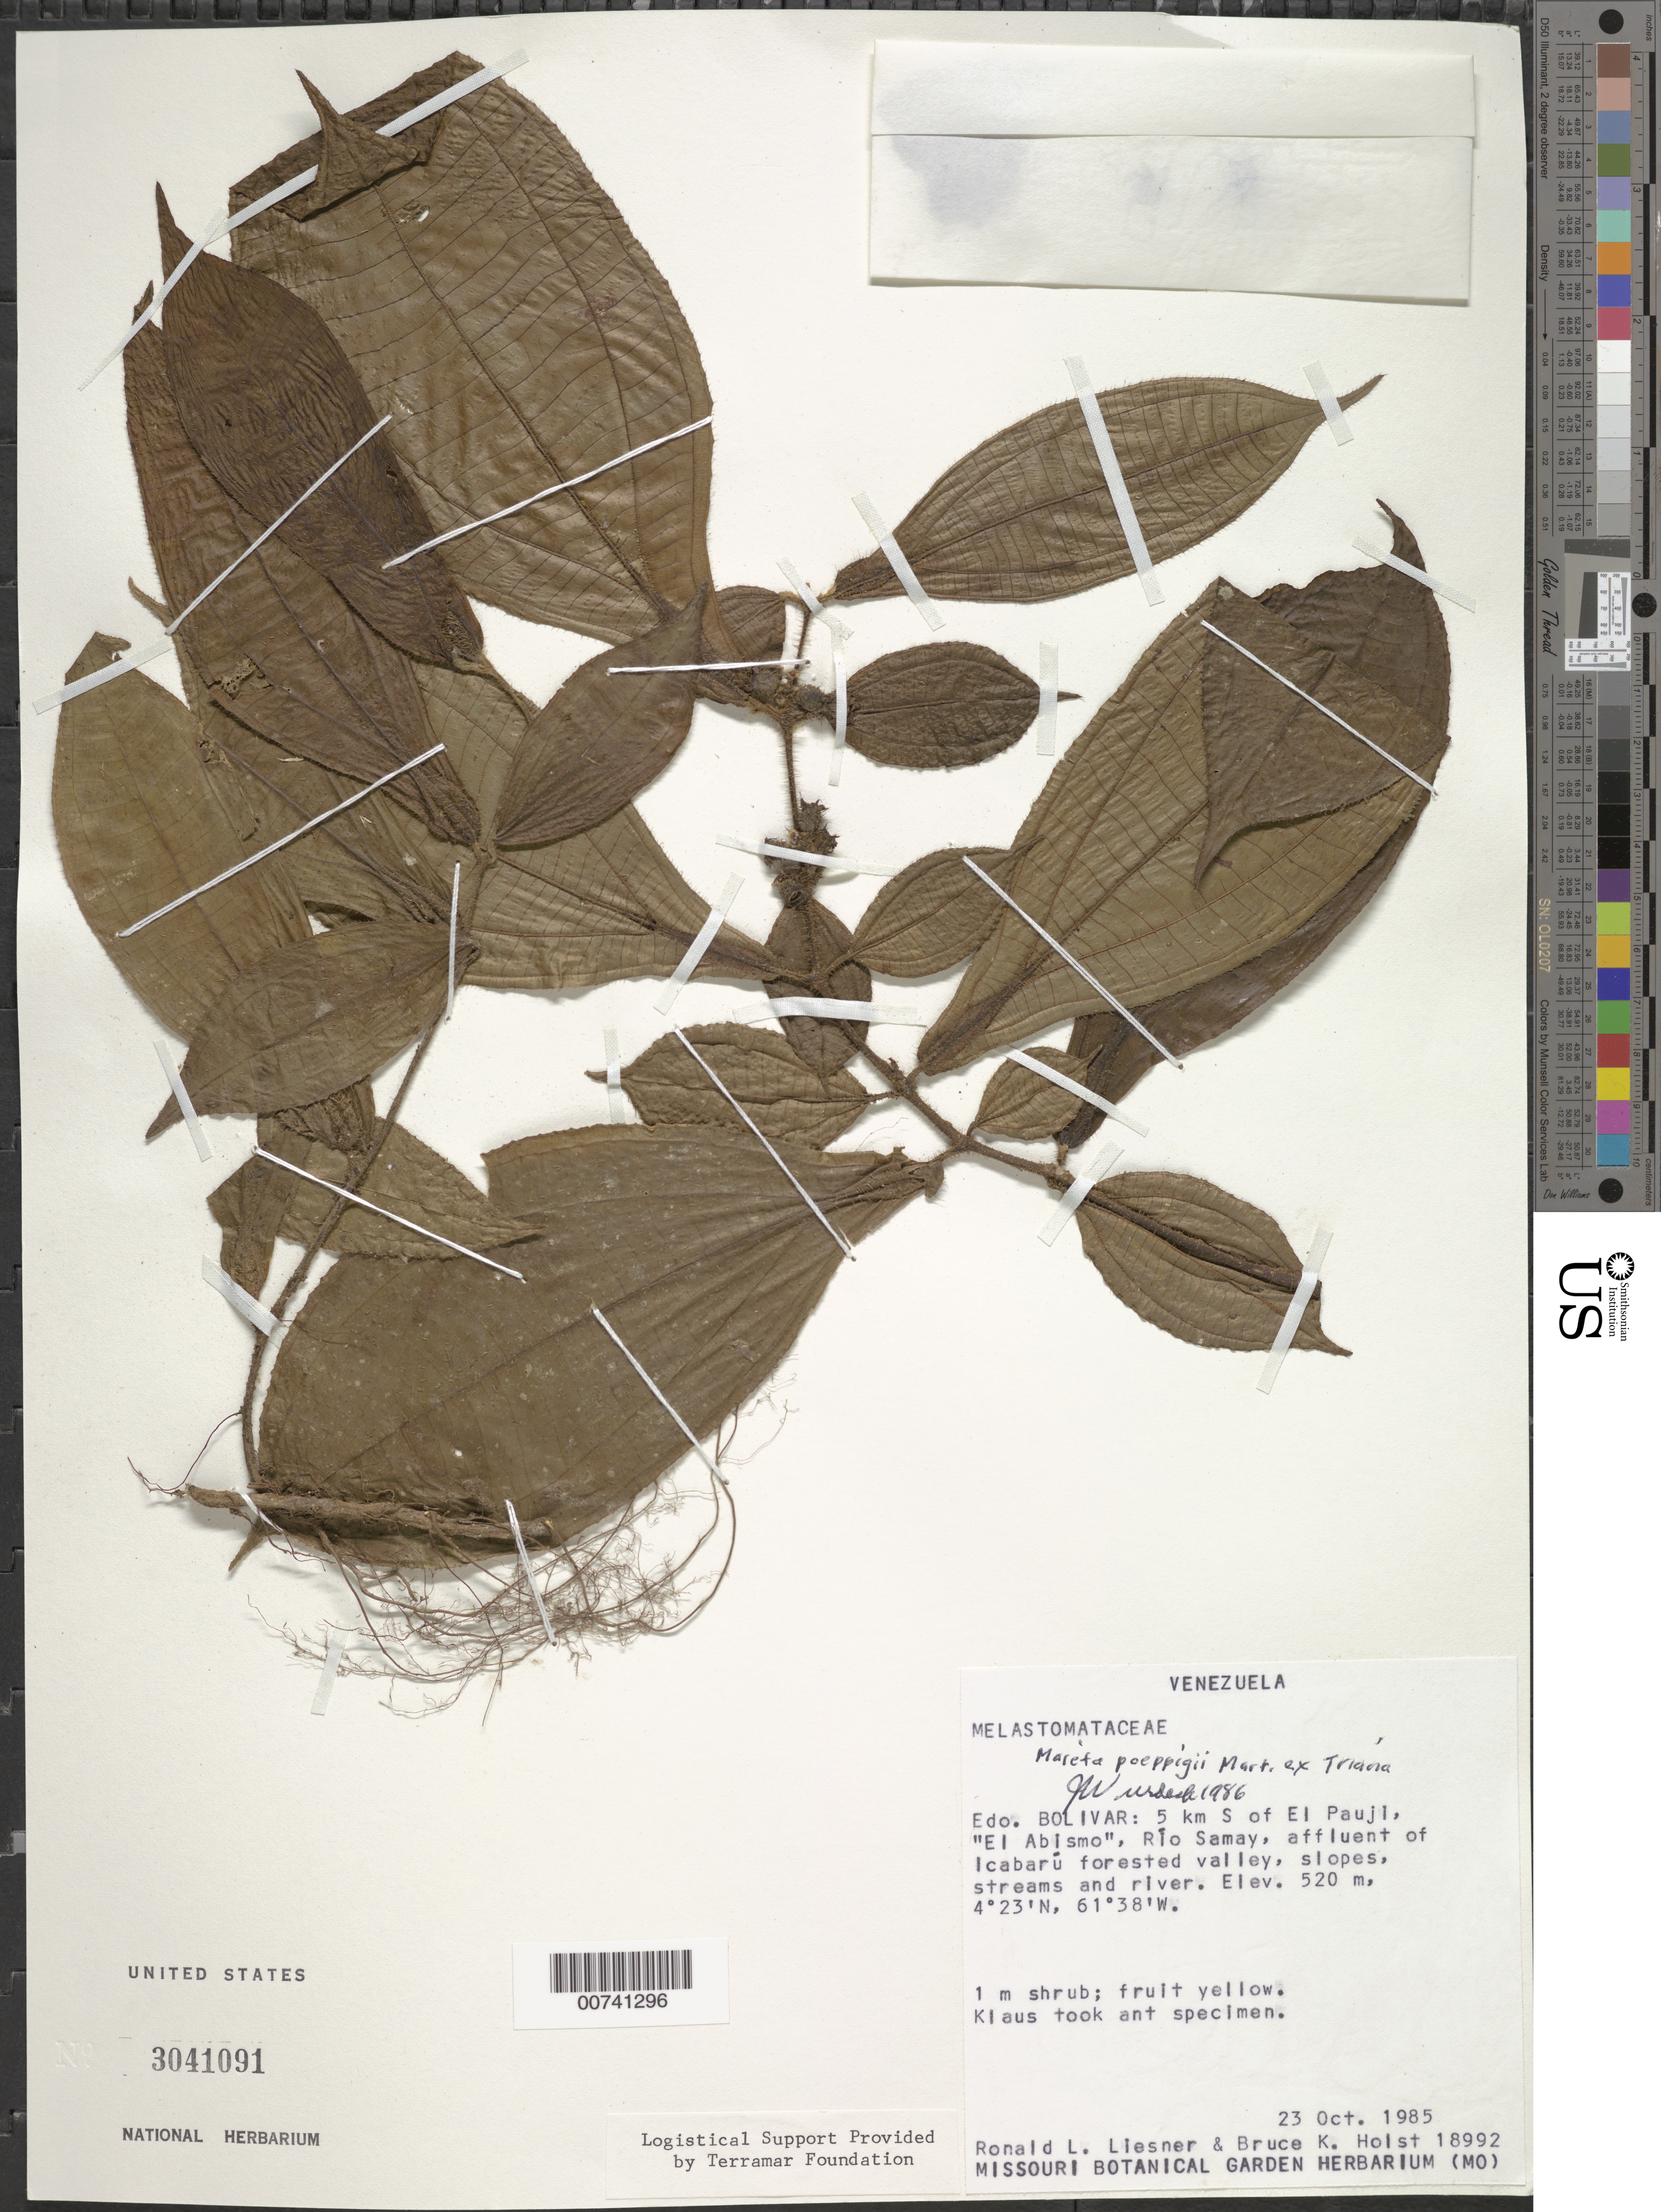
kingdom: Plantae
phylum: Tracheophyta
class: Magnoliopsida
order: Myrtales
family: Melastomataceae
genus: Maieta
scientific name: Maieta poeppigii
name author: Mart. ex Cogn.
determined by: Wurdack, John J., (US), US (UNITED STATES)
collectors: R. L. Liesner & B. Holst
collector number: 18992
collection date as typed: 23-Oct-85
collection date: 1985-10-23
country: Venezuela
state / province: Bolívar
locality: El Pauji, 5 km S of, "El Abismo", Río Samay, affluent of Icabarú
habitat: Forested valley, slopes, streams and river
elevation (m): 520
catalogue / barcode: US 3041091